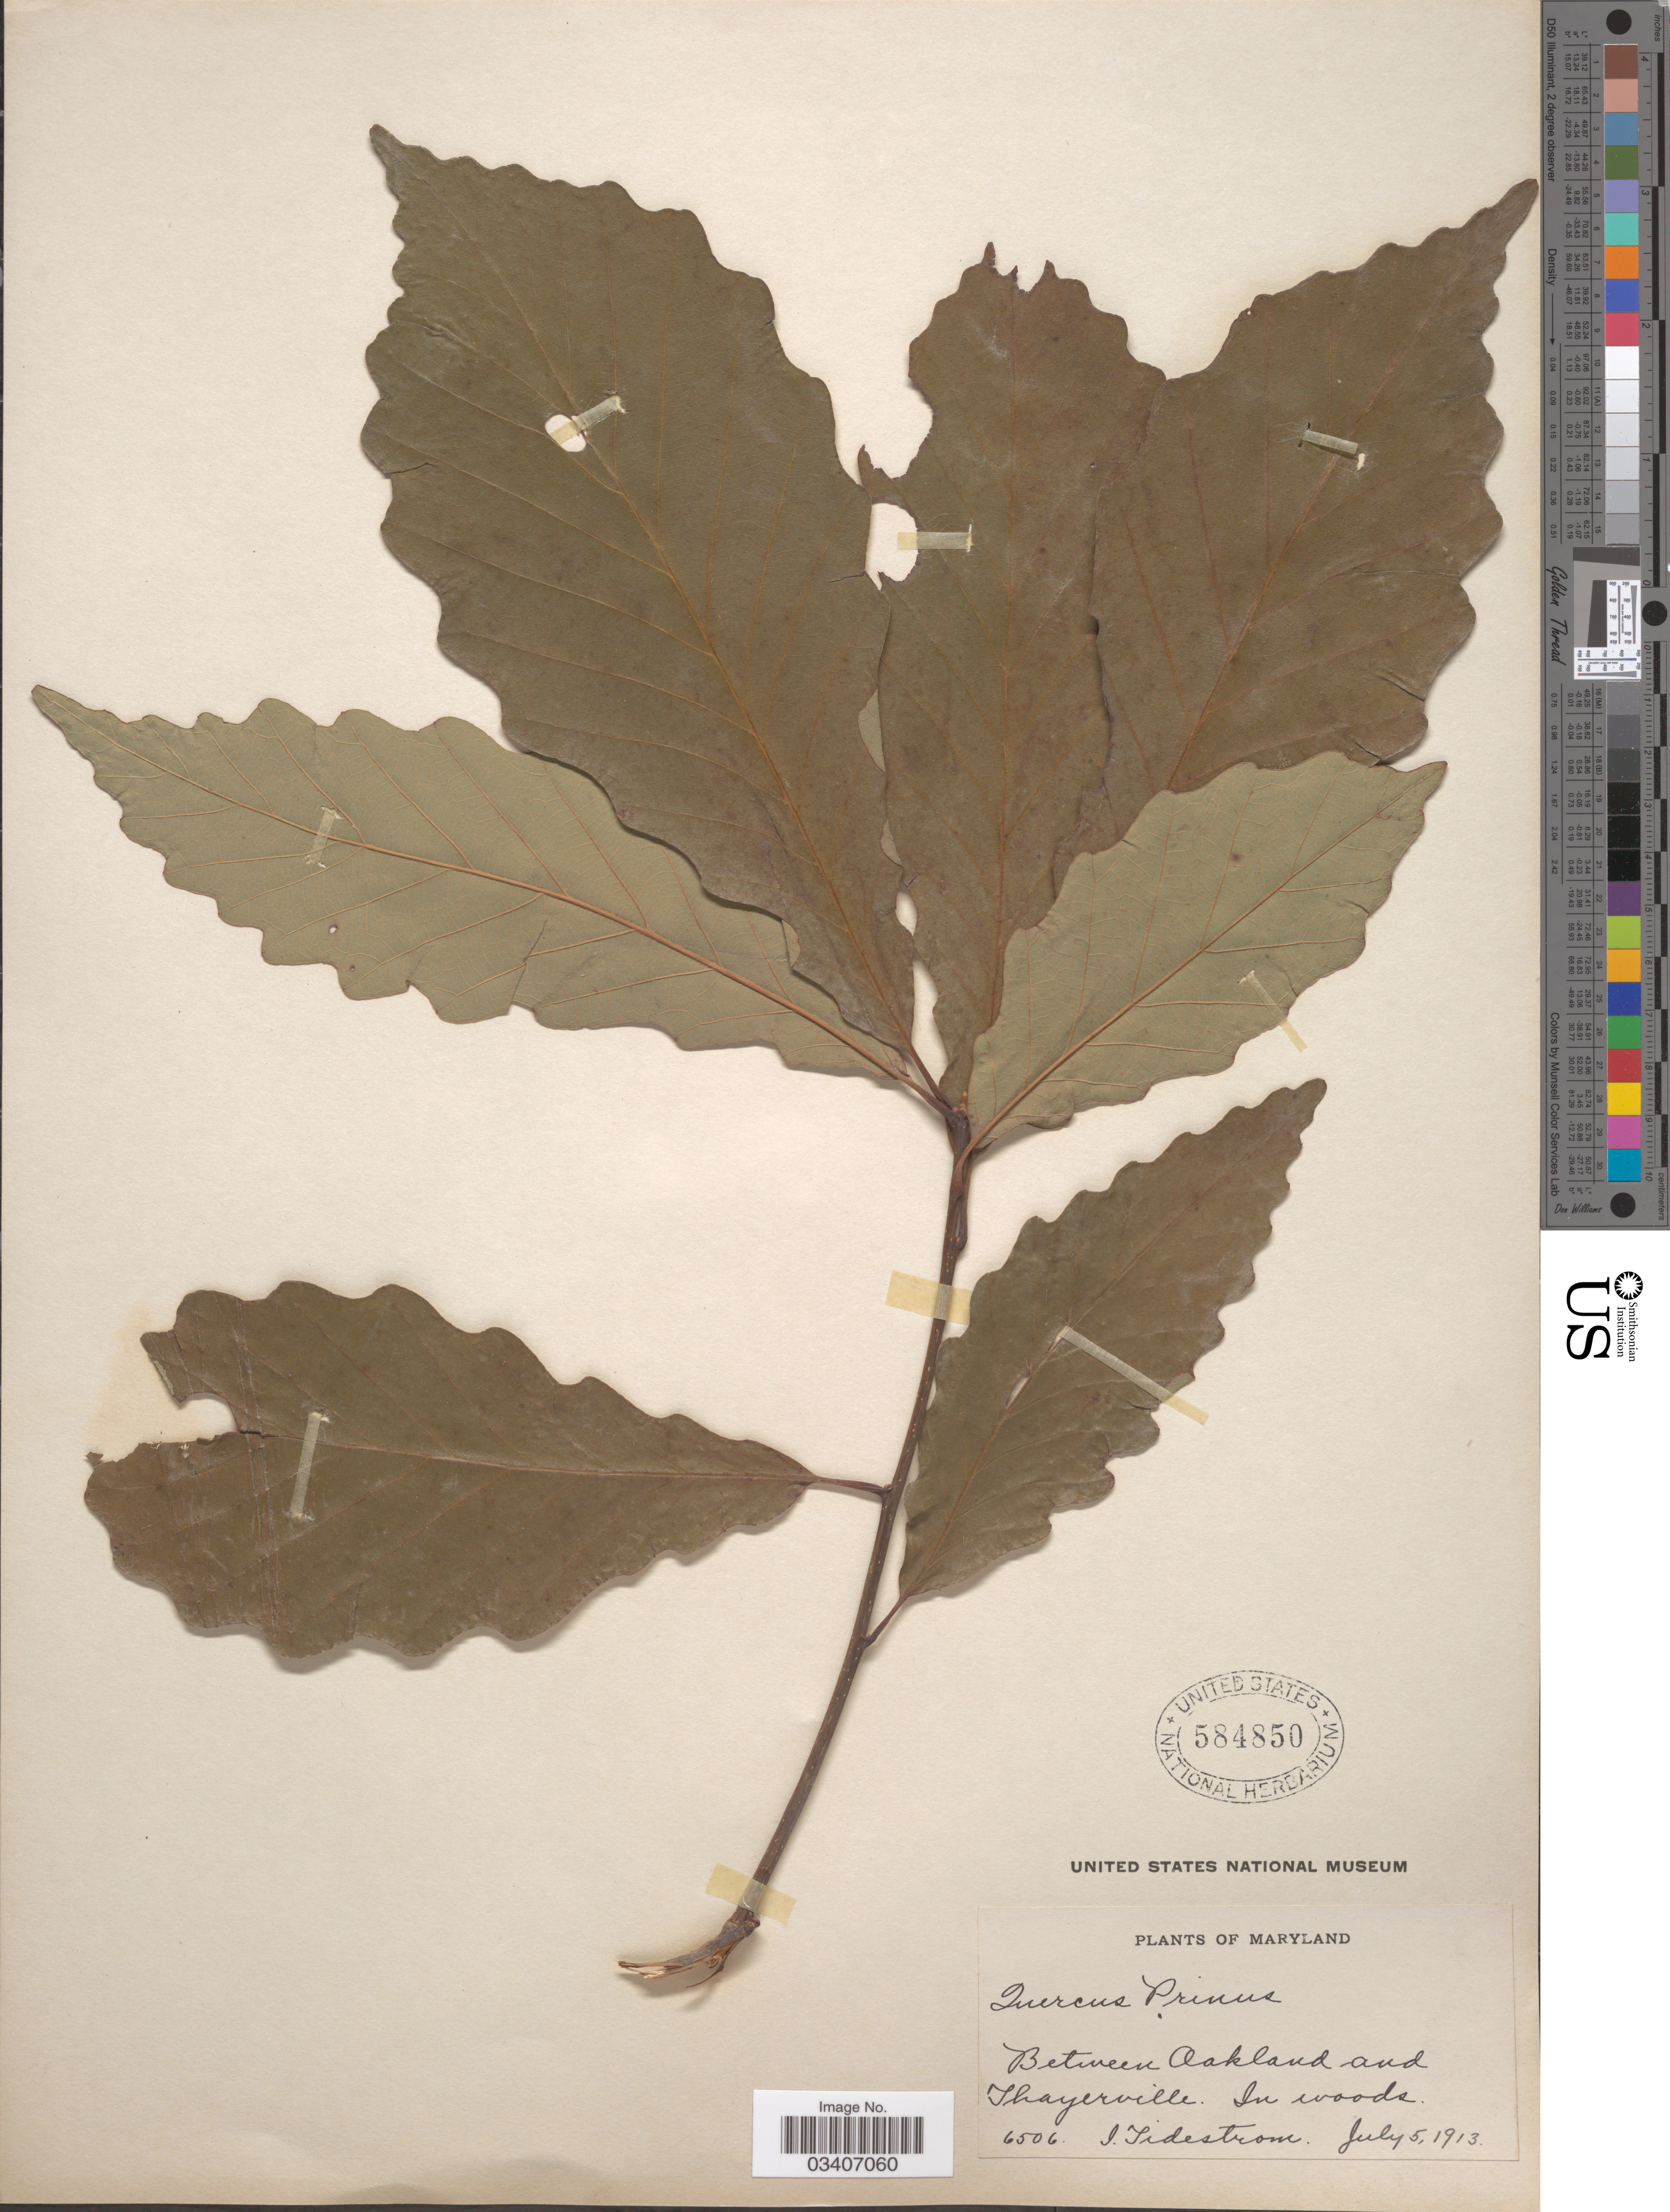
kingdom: Plantae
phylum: Tracheophyta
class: Magnoliopsida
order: Fagales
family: Fagaceae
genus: Quercus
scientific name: Quercus montana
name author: Willd.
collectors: I. F. Tidestrom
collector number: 6506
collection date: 1913-07-05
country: United States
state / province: Maryland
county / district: Garrett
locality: Between Oakland and Thayerville.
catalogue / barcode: US 584850